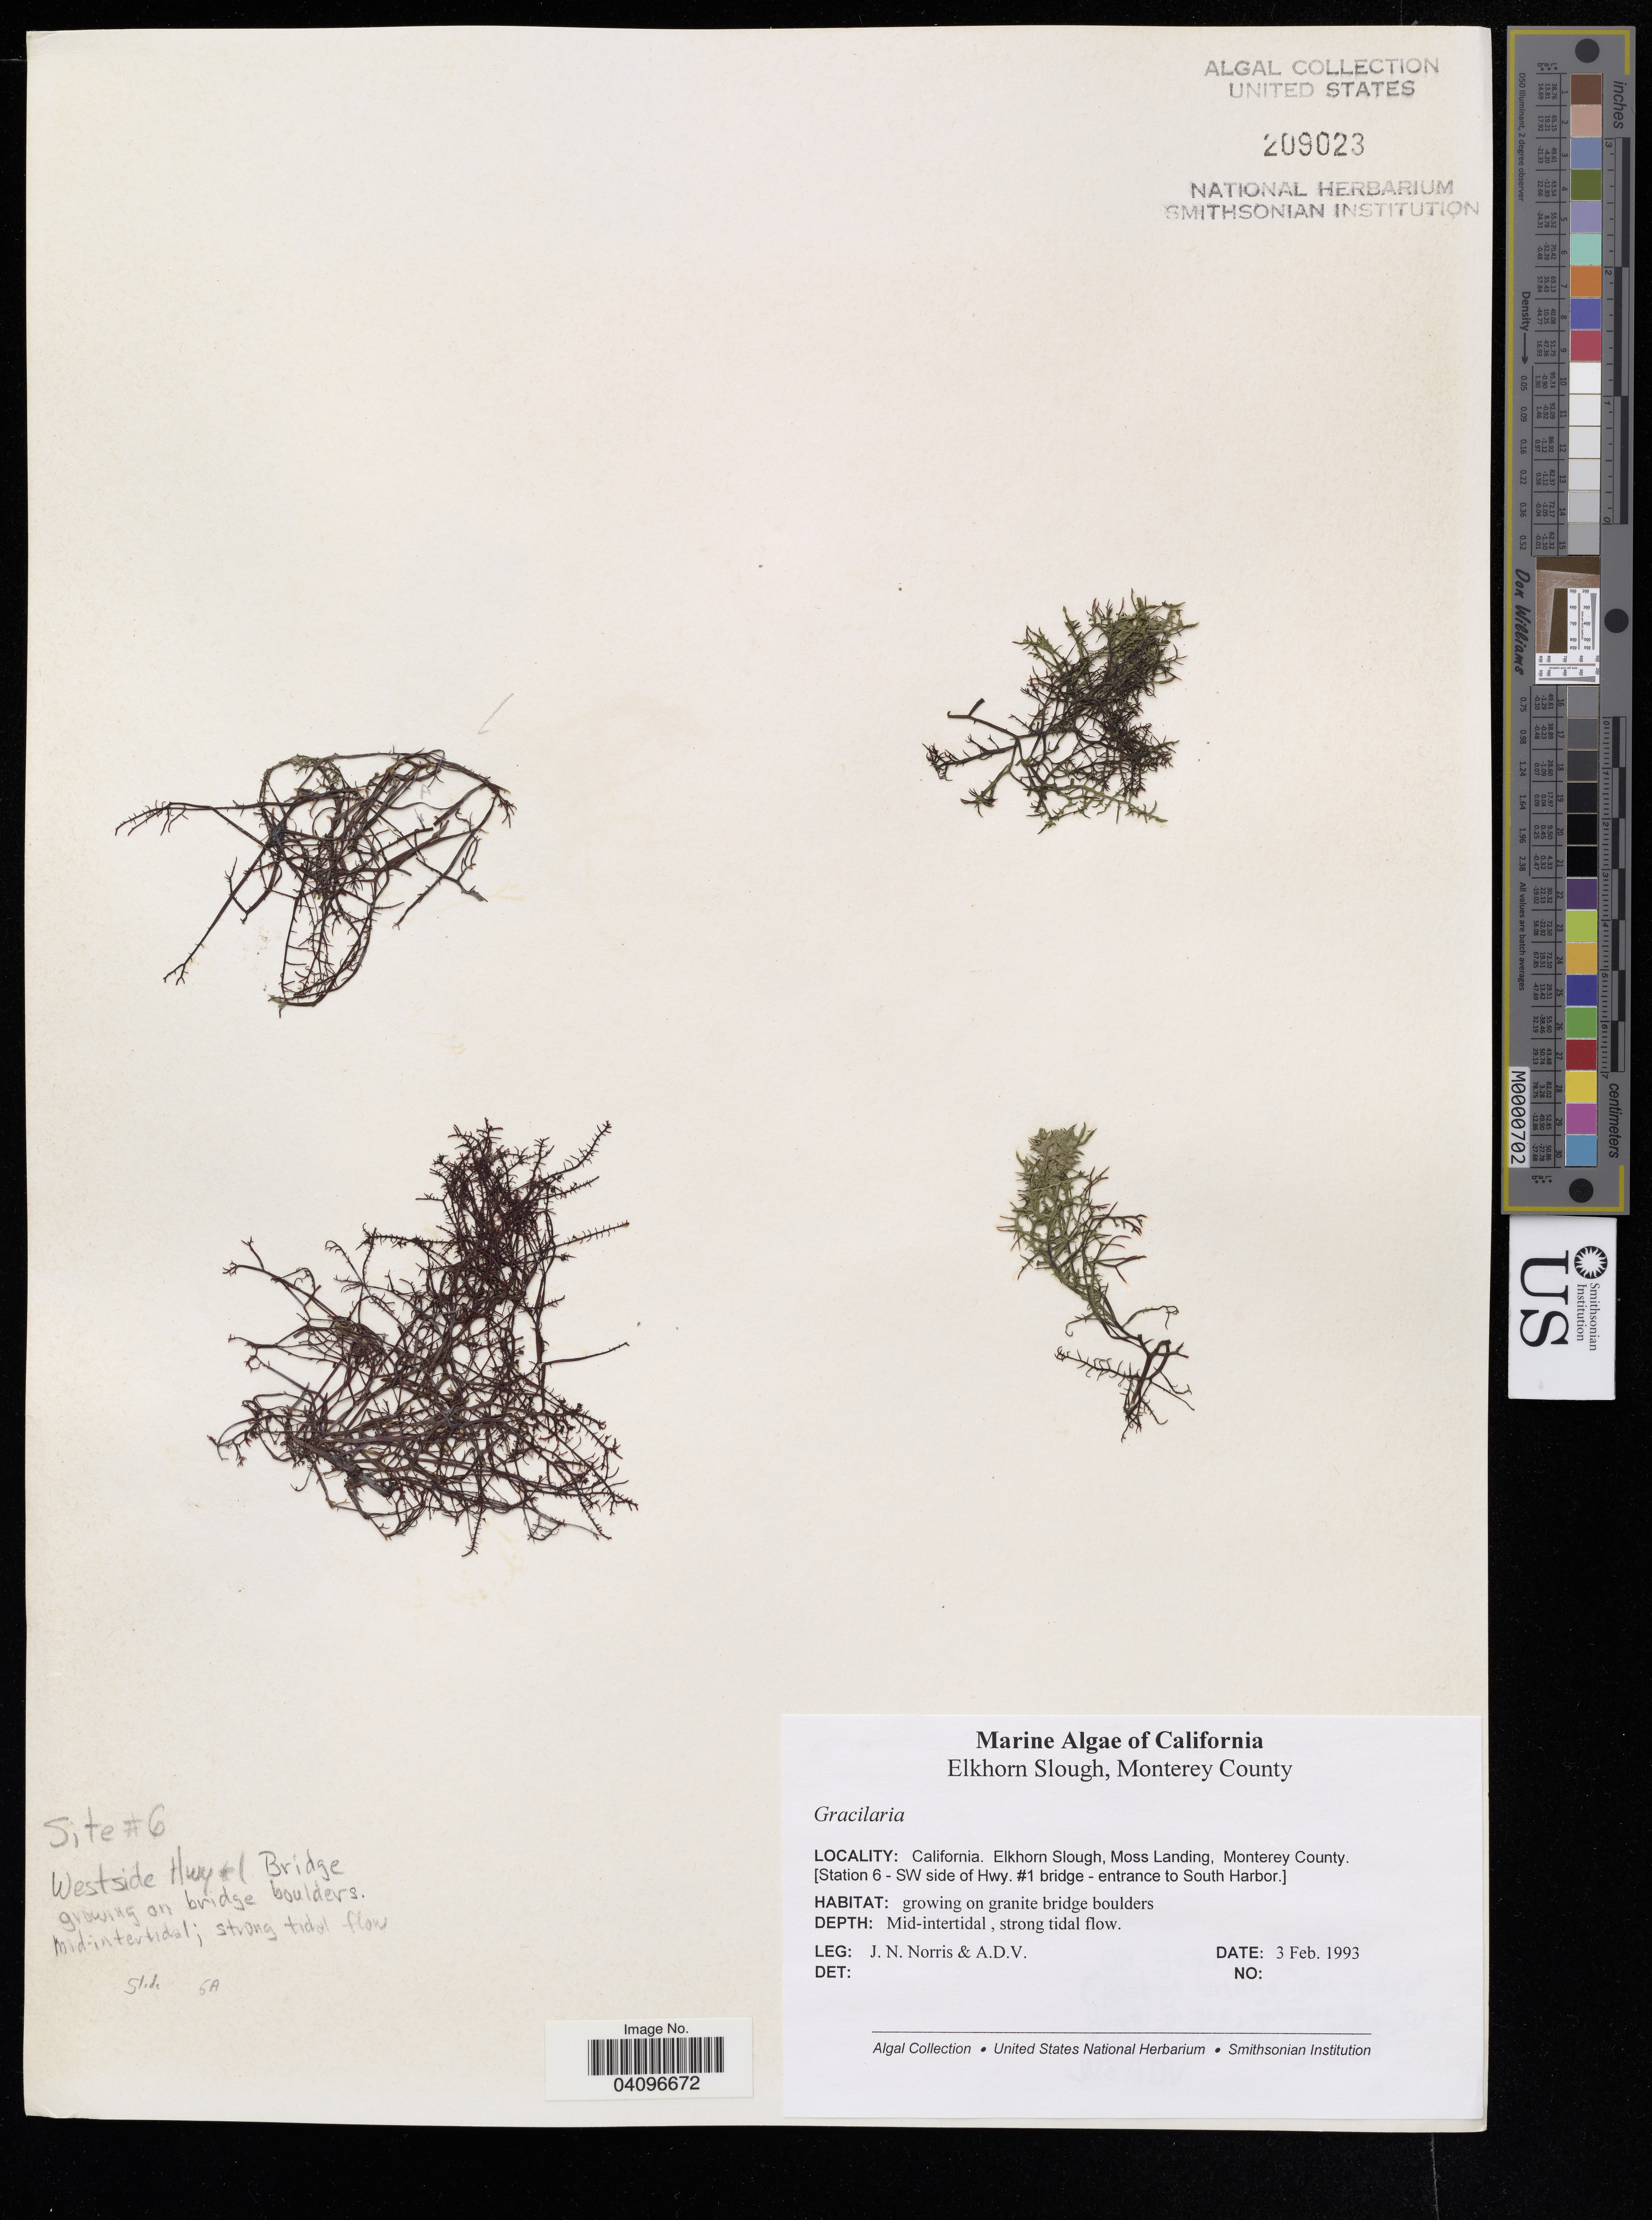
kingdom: Plantae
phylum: Rhodophyta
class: Florideophyceae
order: Gracilariales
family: Gracilariaceae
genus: Gracilaria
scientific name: Gracilaria sp.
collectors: J. Norris & A.D.V.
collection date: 1993-02-03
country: United States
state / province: California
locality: Elkhorn Slough, Moss Landing, Monterey County. [Station 6 - SW side of Hwy. #1 bridge - entrance to South Harbor.].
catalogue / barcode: US 209023